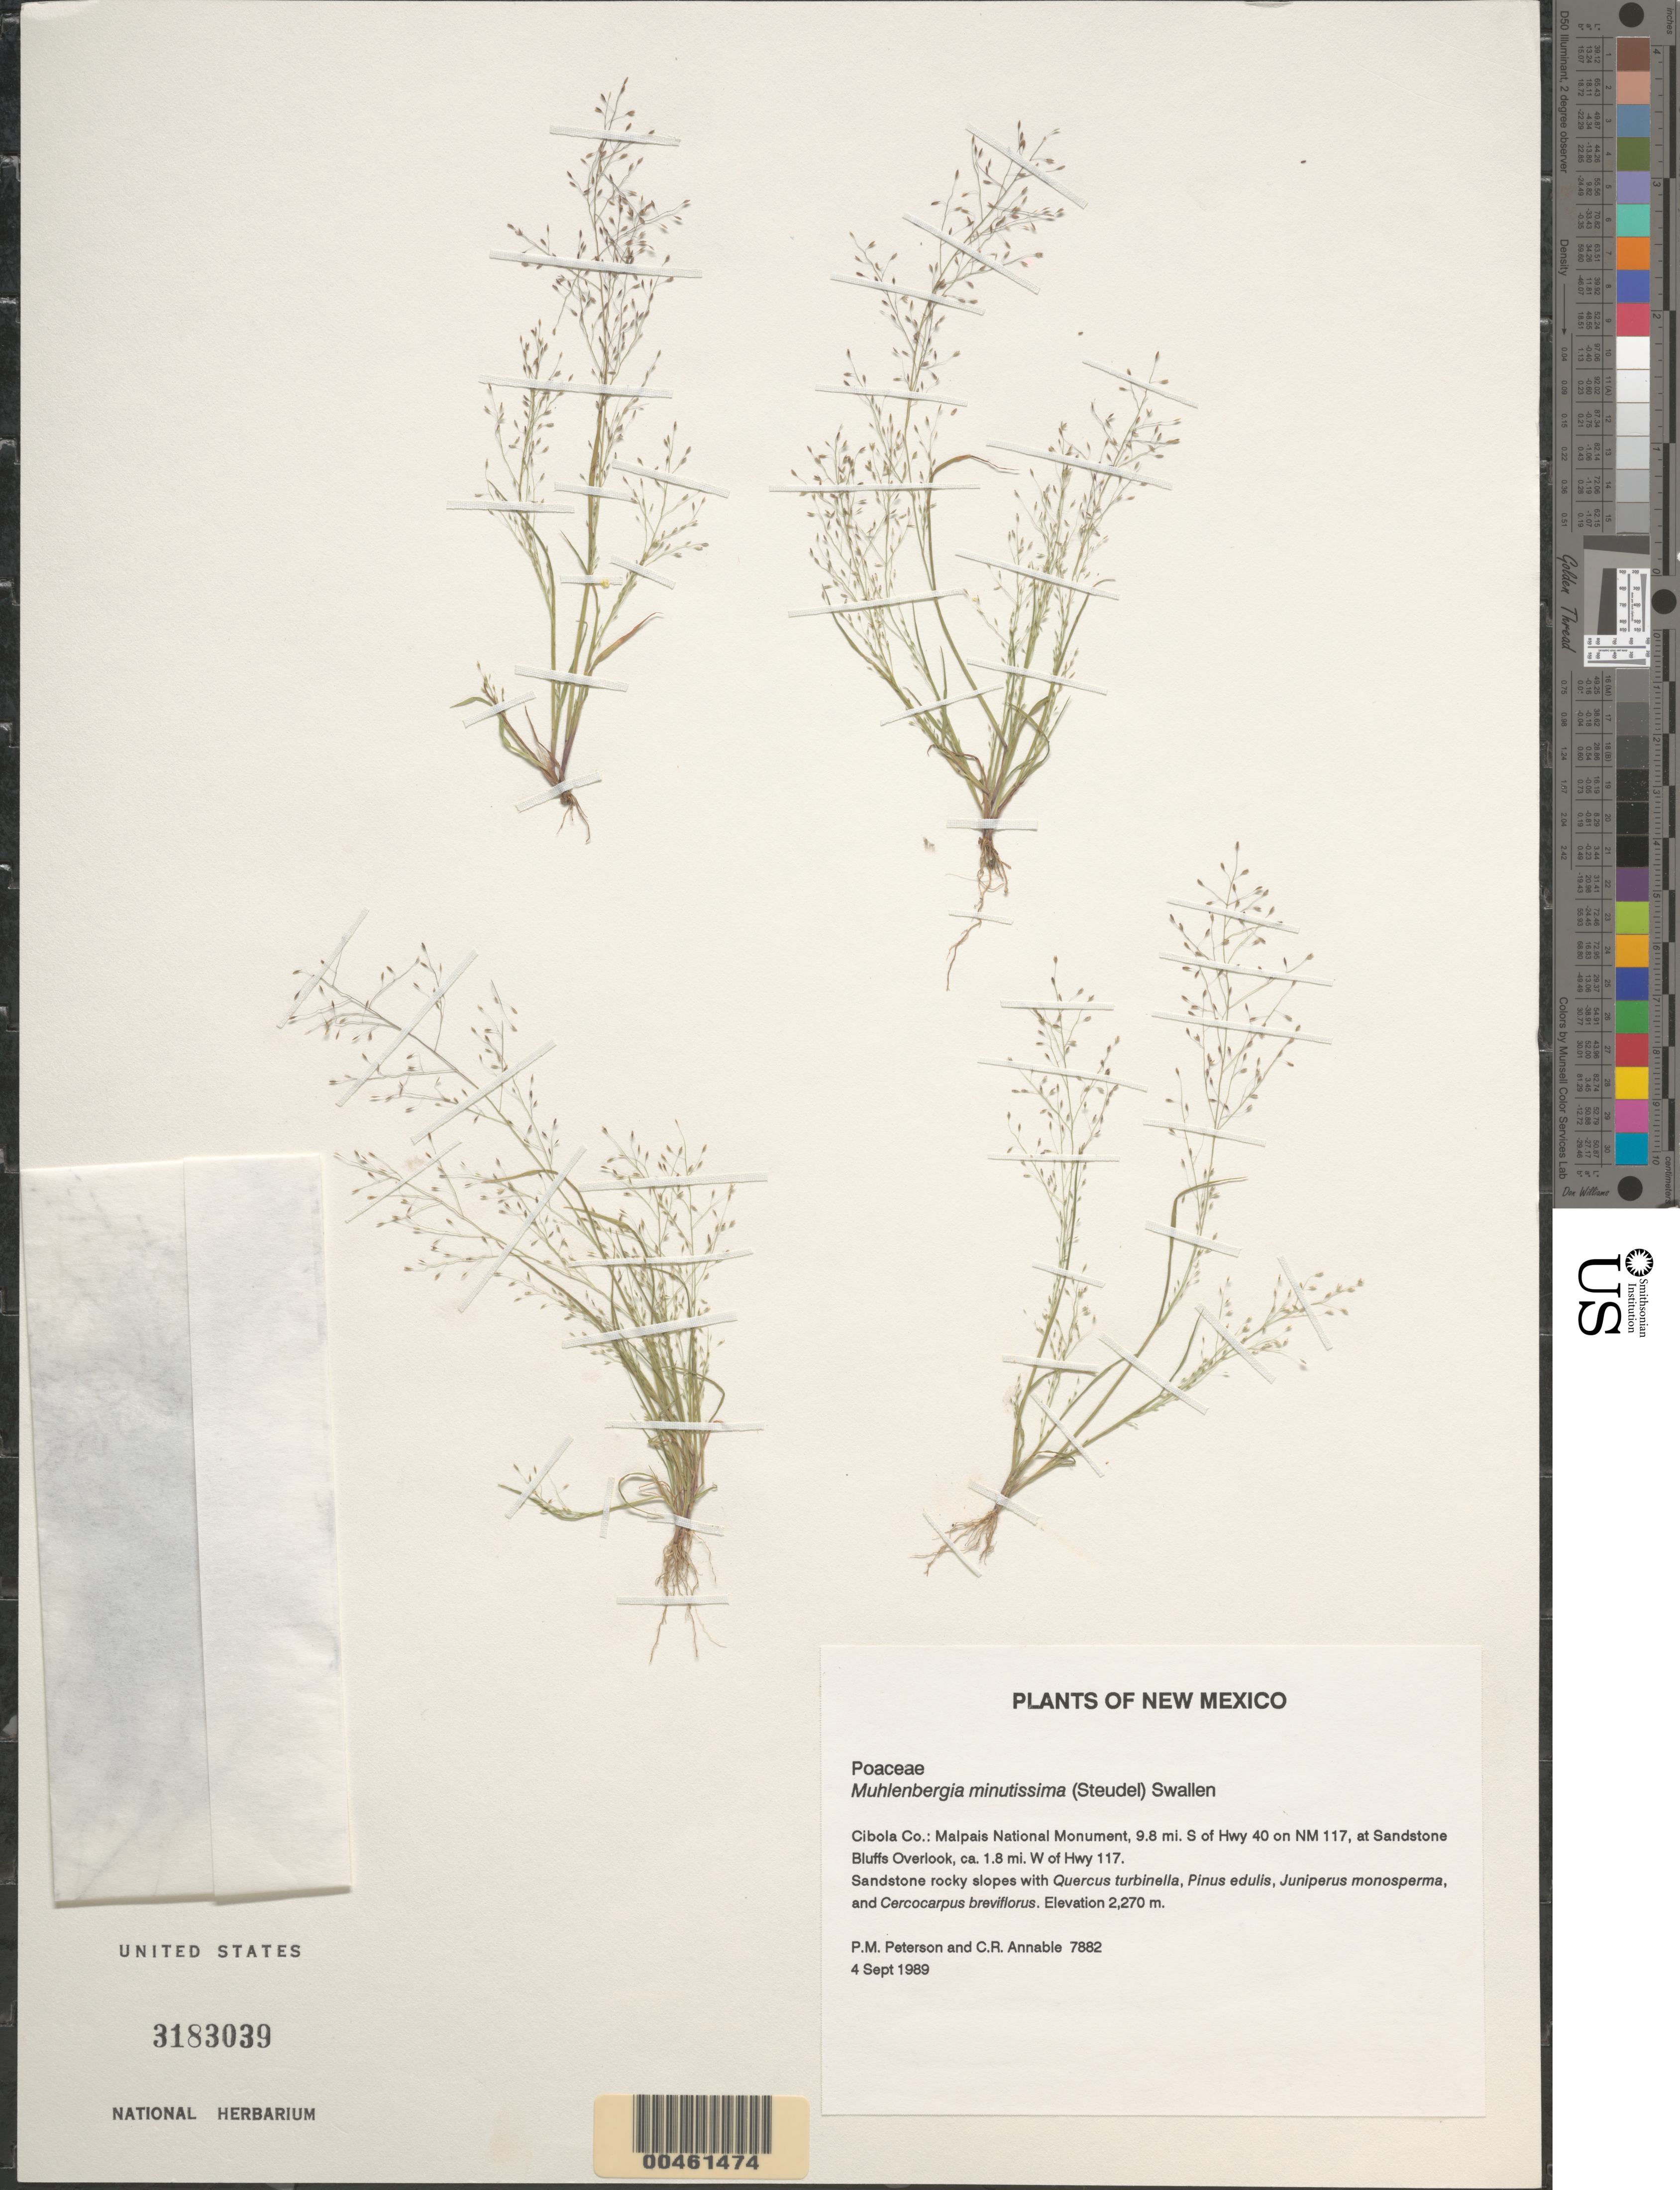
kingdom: Plantae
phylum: Tracheophyta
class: Liliopsida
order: Poales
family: Poaceae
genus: Muhlenbergia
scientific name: Muhlenbergia minutissima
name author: (Steud.) Swallen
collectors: P. M. Peterson & C. R. Annable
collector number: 07882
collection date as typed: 04 Sep 1989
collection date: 1989-09-04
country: United States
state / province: New Mexico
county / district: Cibola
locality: Malpais National Monument, 9.8 mi. S of Hwy 40 on NM 117, at Sandstone Bluffs Overlook, ca. 1.8 mi. W of Hwy 117.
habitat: Sandstone rocky slopes with Quercus turbinella, Pinus edulis, Juniperus monosperma, and Cercocarpus breviflorus.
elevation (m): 2270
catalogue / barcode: US 3183039